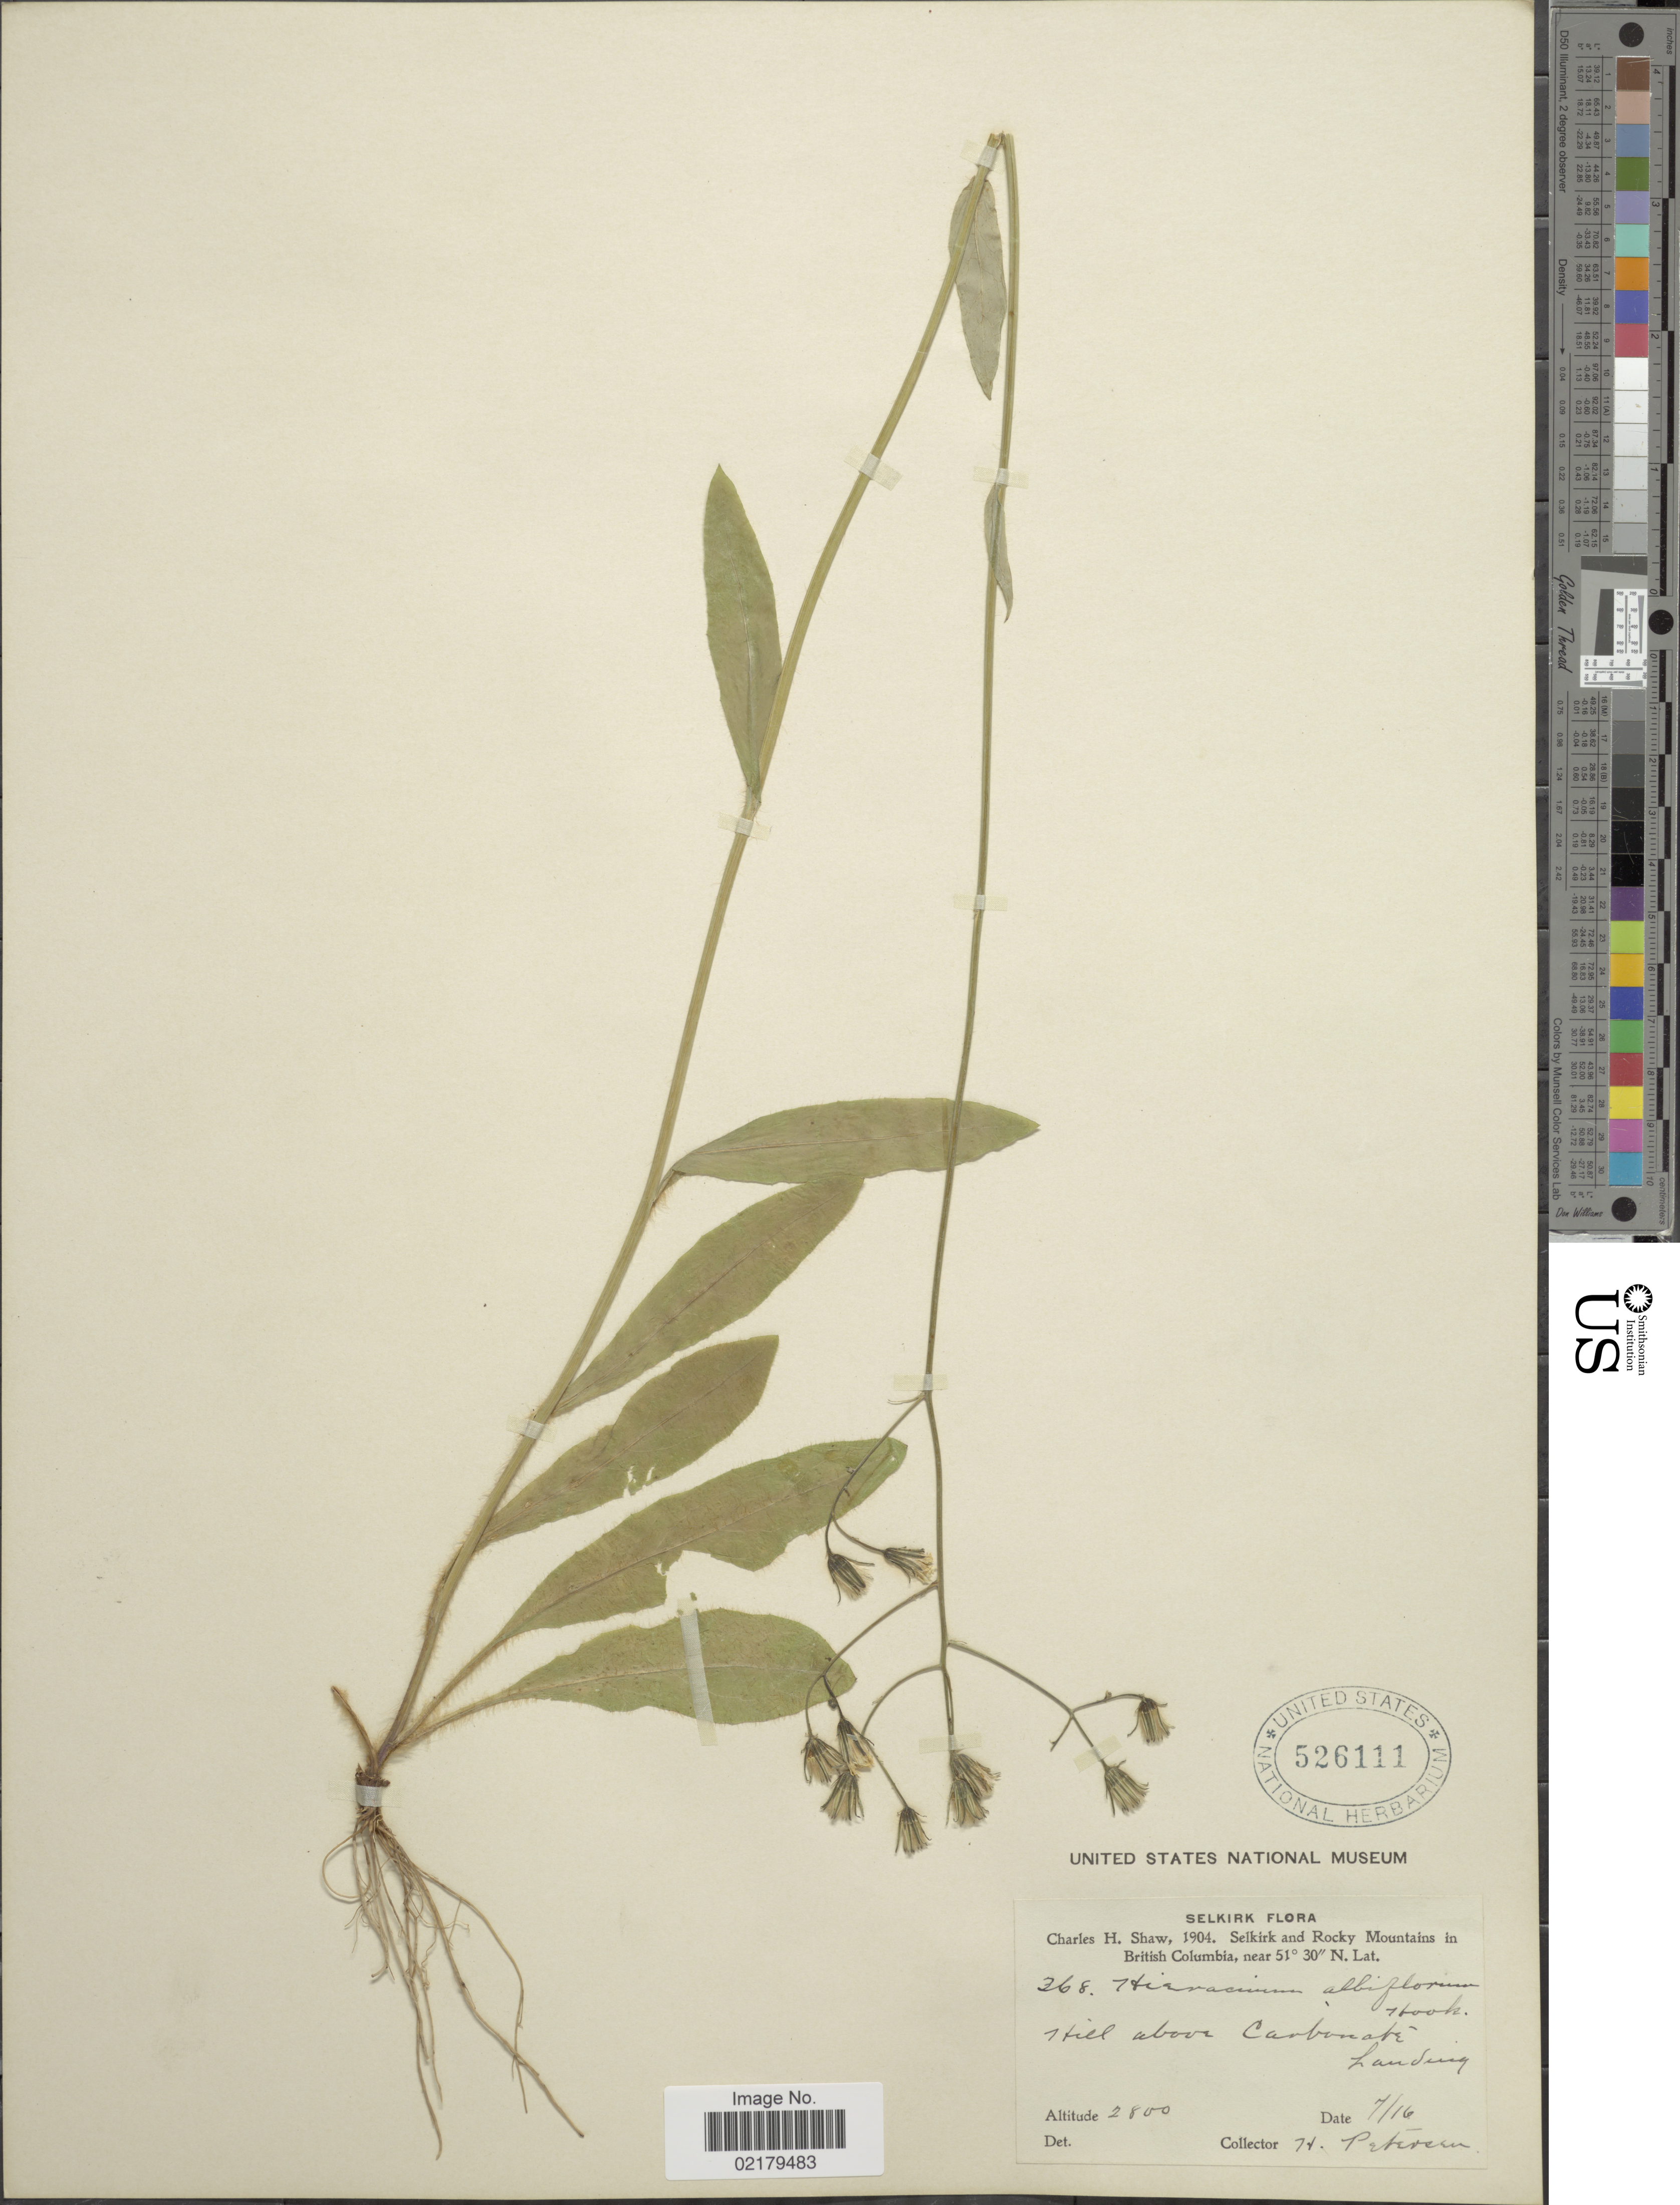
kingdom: Plantae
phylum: Tracheophyta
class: Magnoliopsida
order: Asterales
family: Asteraceae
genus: Hieracium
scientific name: Hieracium albiflorum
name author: Hook.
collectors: C. H. Shaw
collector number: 368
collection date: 1904-07-16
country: Canada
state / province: British Columbia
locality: Selkirk and Rocky Mountains, Hill above Carbonate Landing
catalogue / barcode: US 526111